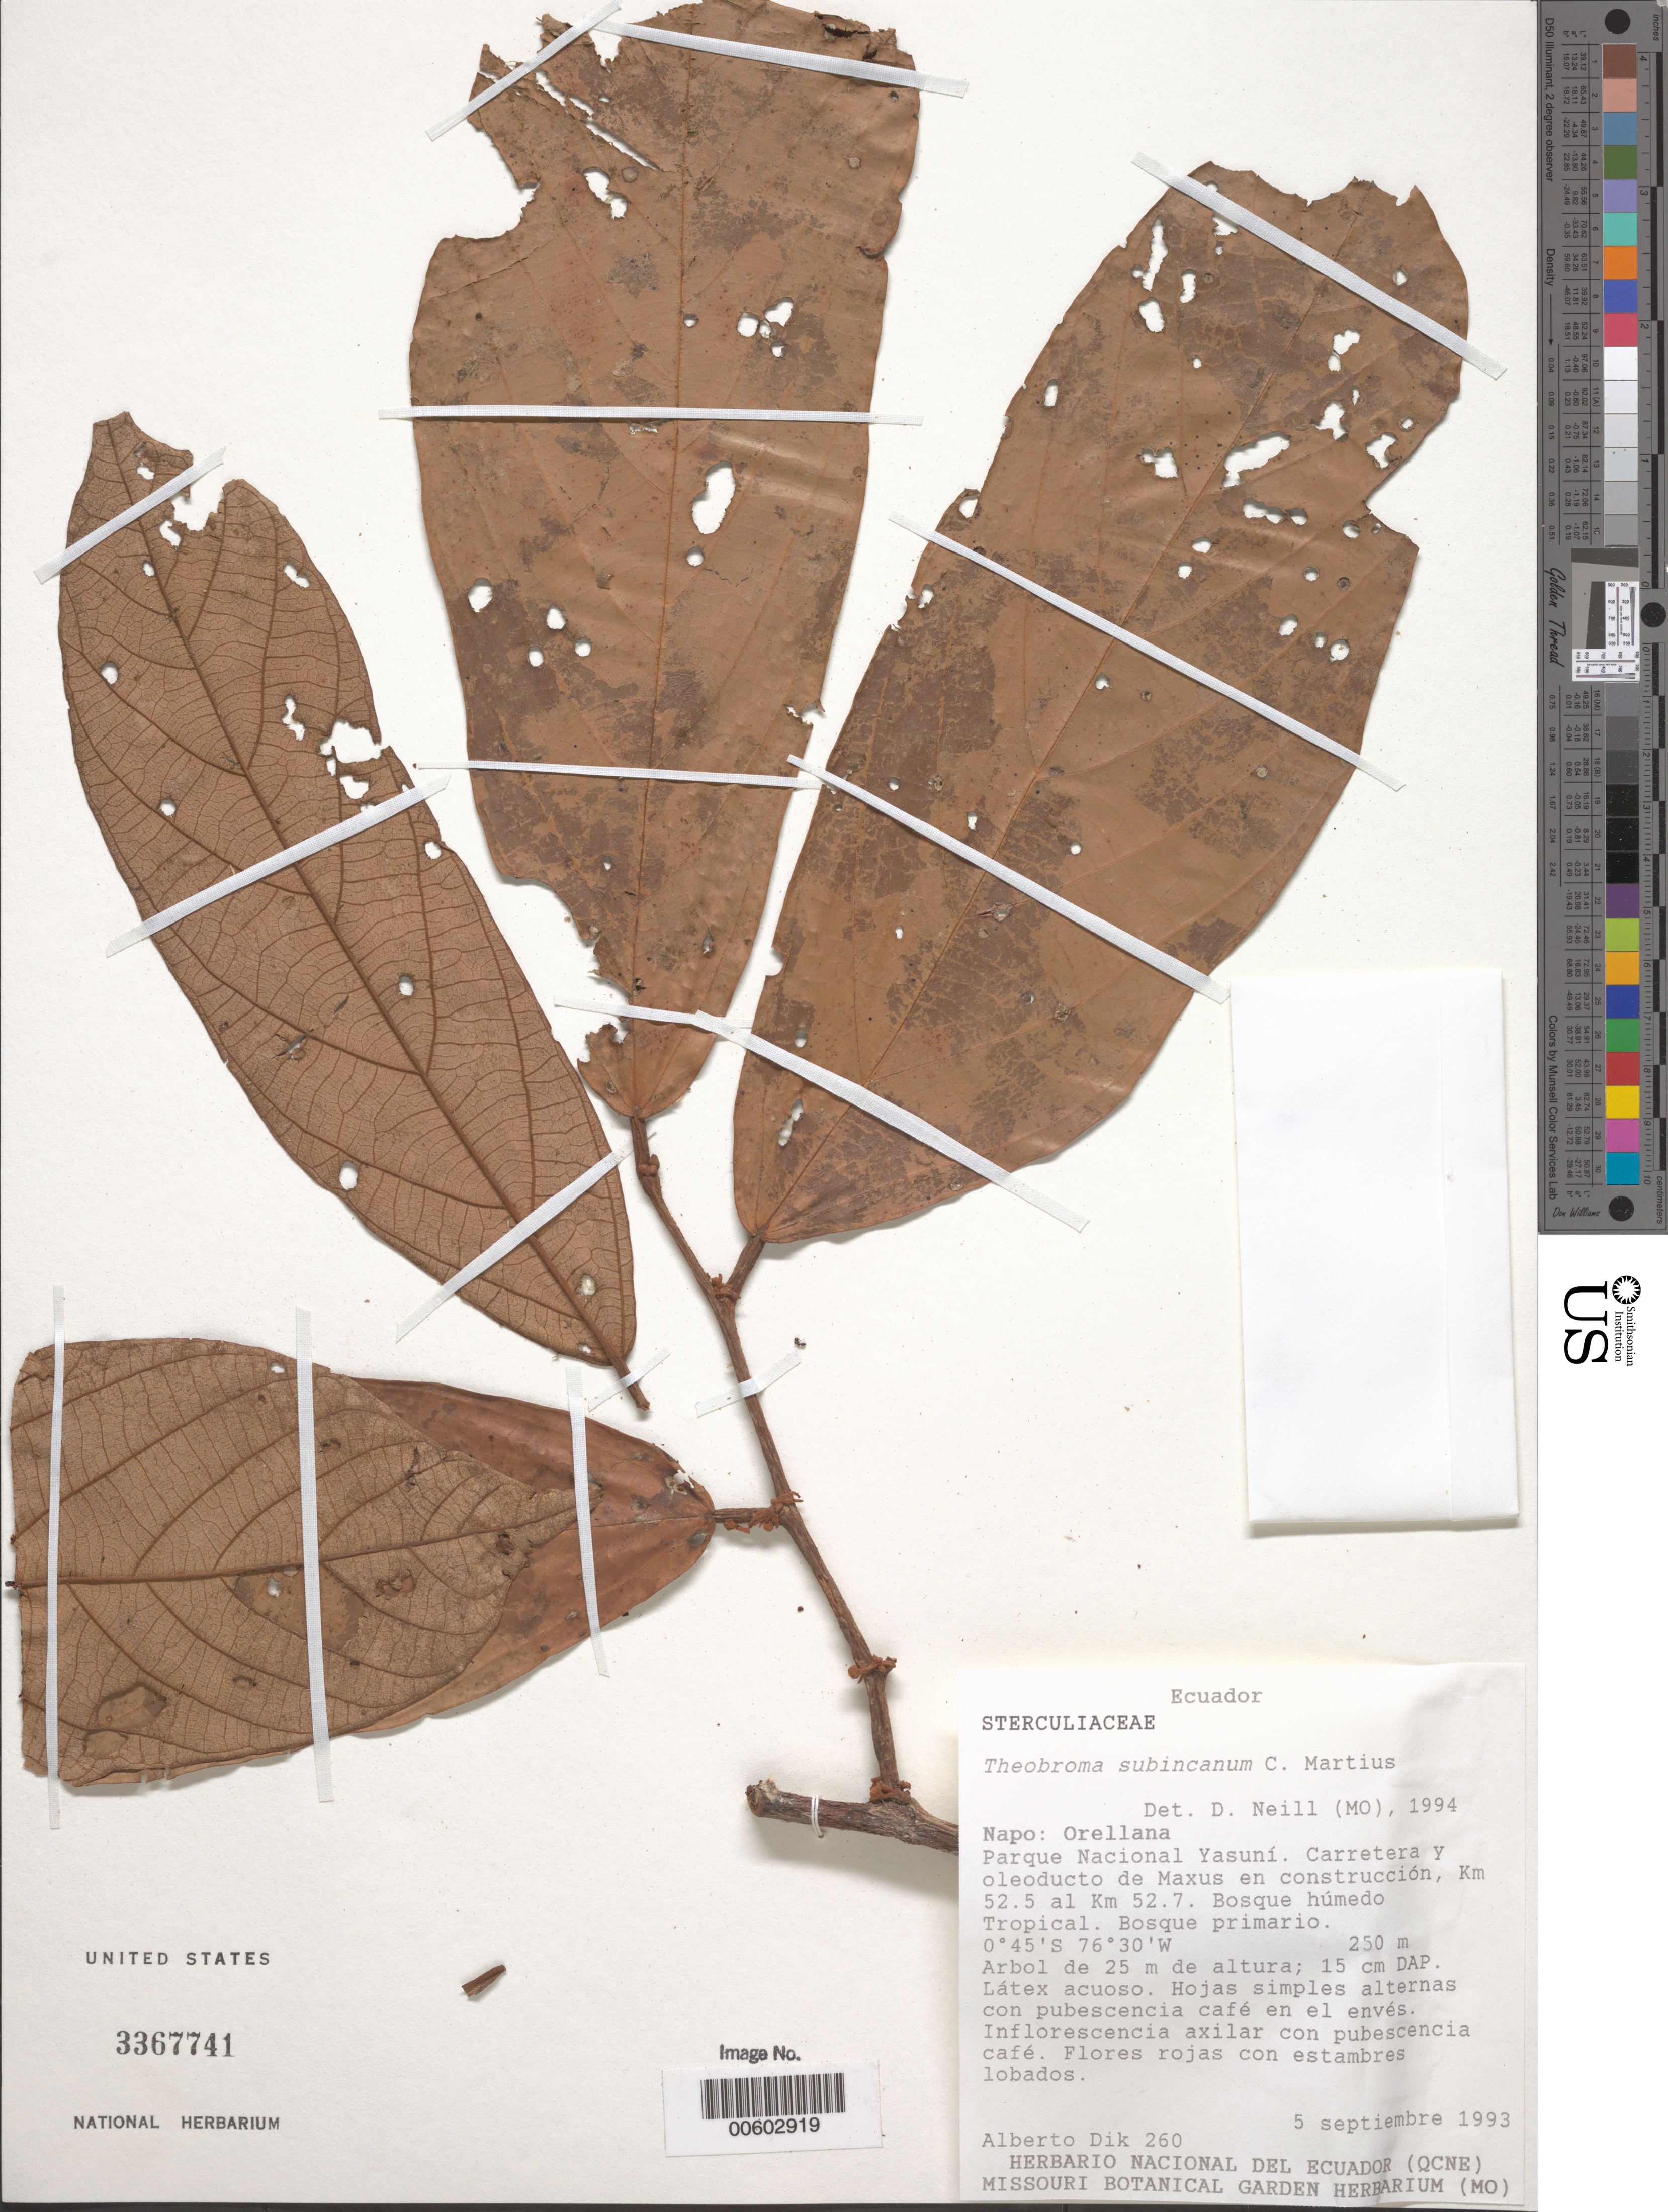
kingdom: Plantae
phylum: Tracheophyta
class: Magnoliopsida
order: Malvales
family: Malvaceae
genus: Theobroma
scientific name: Theobroma subincanum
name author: Mart.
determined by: Neill, David Alan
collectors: A. Dik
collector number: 260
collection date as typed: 05 Sep 1993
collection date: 1993-09-05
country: Ecuador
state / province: Napo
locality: Orellana. Parque Nacional Yasuní, Carretera y oleoducto de Maxus en construcción, km 52.5 al km 52.7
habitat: Bosque húmedo tropical, bosque primario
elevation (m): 250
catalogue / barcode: US 3367741